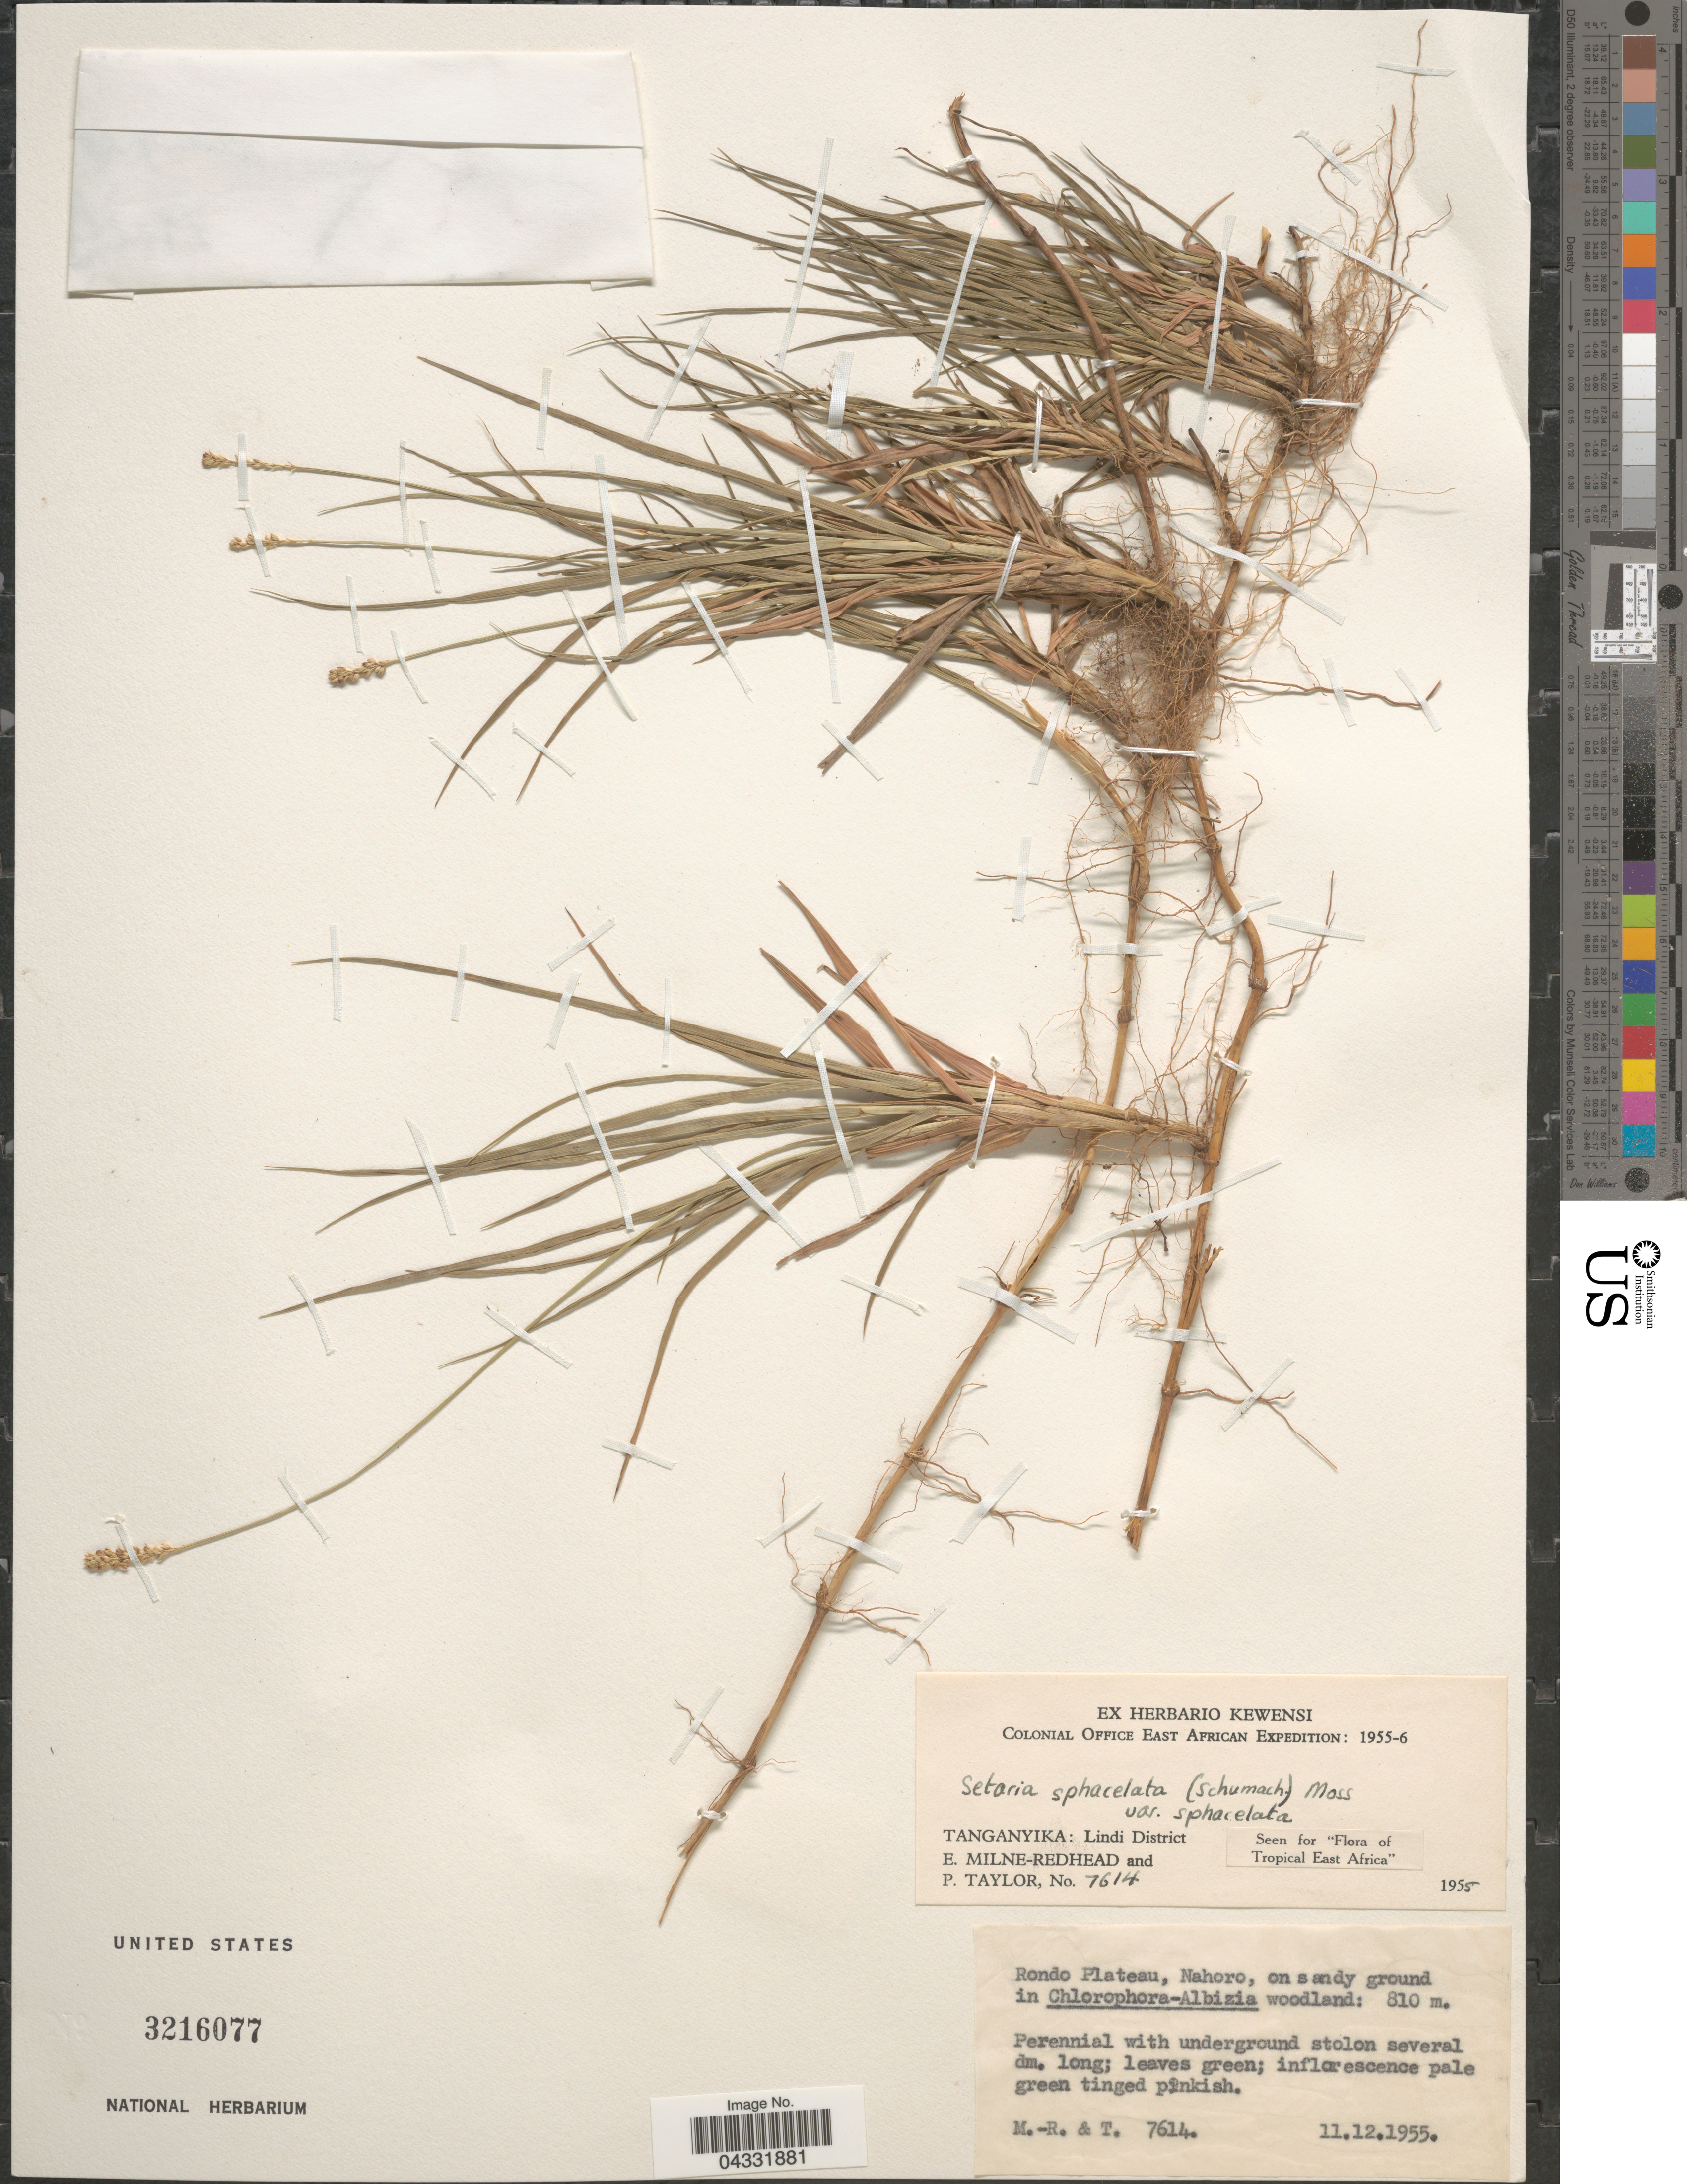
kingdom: Plantae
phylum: Tracheophyta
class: Liliopsida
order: Poales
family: Poaceae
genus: Setaria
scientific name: Setaria sphacelata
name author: (Schumach.) Stapf & Hubb. ex Moss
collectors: E. W. Milne-Redhead & P. Taylor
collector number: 7614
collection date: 1955-12-11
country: Tanzania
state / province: Lindi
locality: Colonial Office East African Expedition: 1955-6. Tanganyika: Lindi District. Rondo Plateau, Nahoro, on sandy ground.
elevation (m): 810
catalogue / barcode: US 3216077